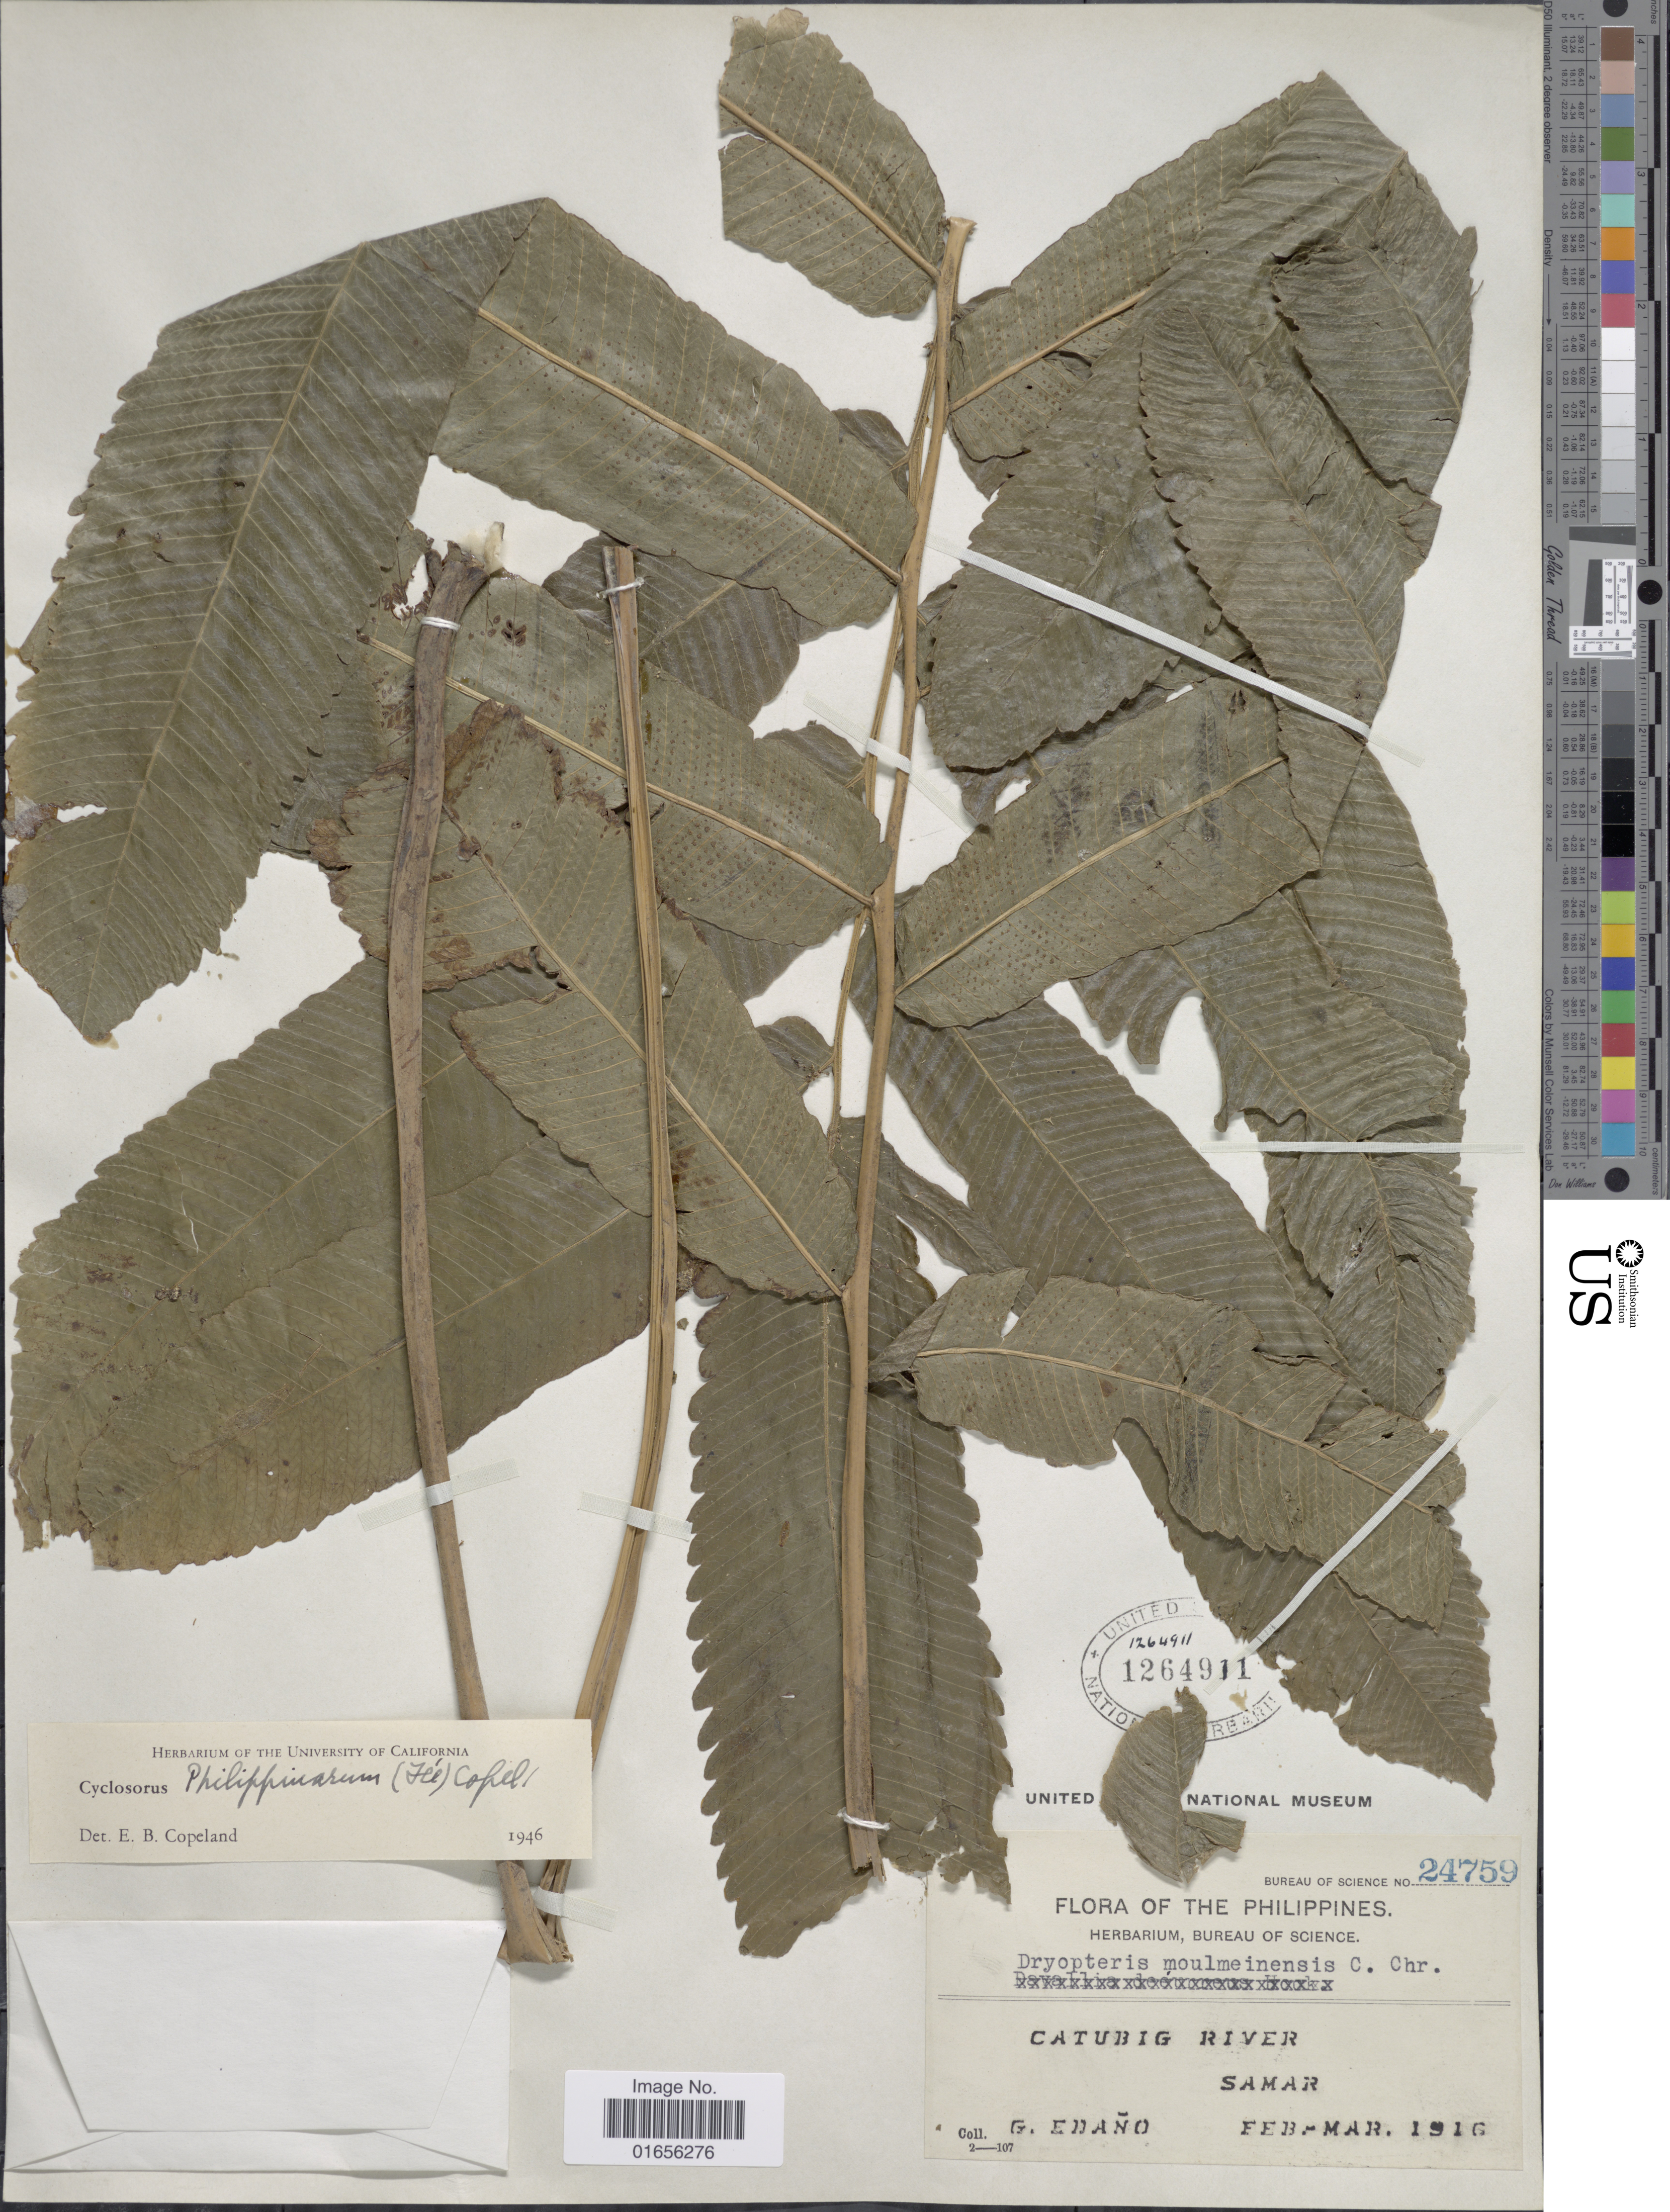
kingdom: Plantae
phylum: Tracheophyta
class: Polypodiopsida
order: Polypodiales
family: Thelypteridaceae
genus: Pronephrium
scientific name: Pronephrium philippinarum comb. ined.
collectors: G. Edaño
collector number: Bureau of Science 24759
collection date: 1916-02/1916-03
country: Philippines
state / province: Eastern Visayas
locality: The Philippines, Catubig River, Samar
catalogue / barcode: US 1264911